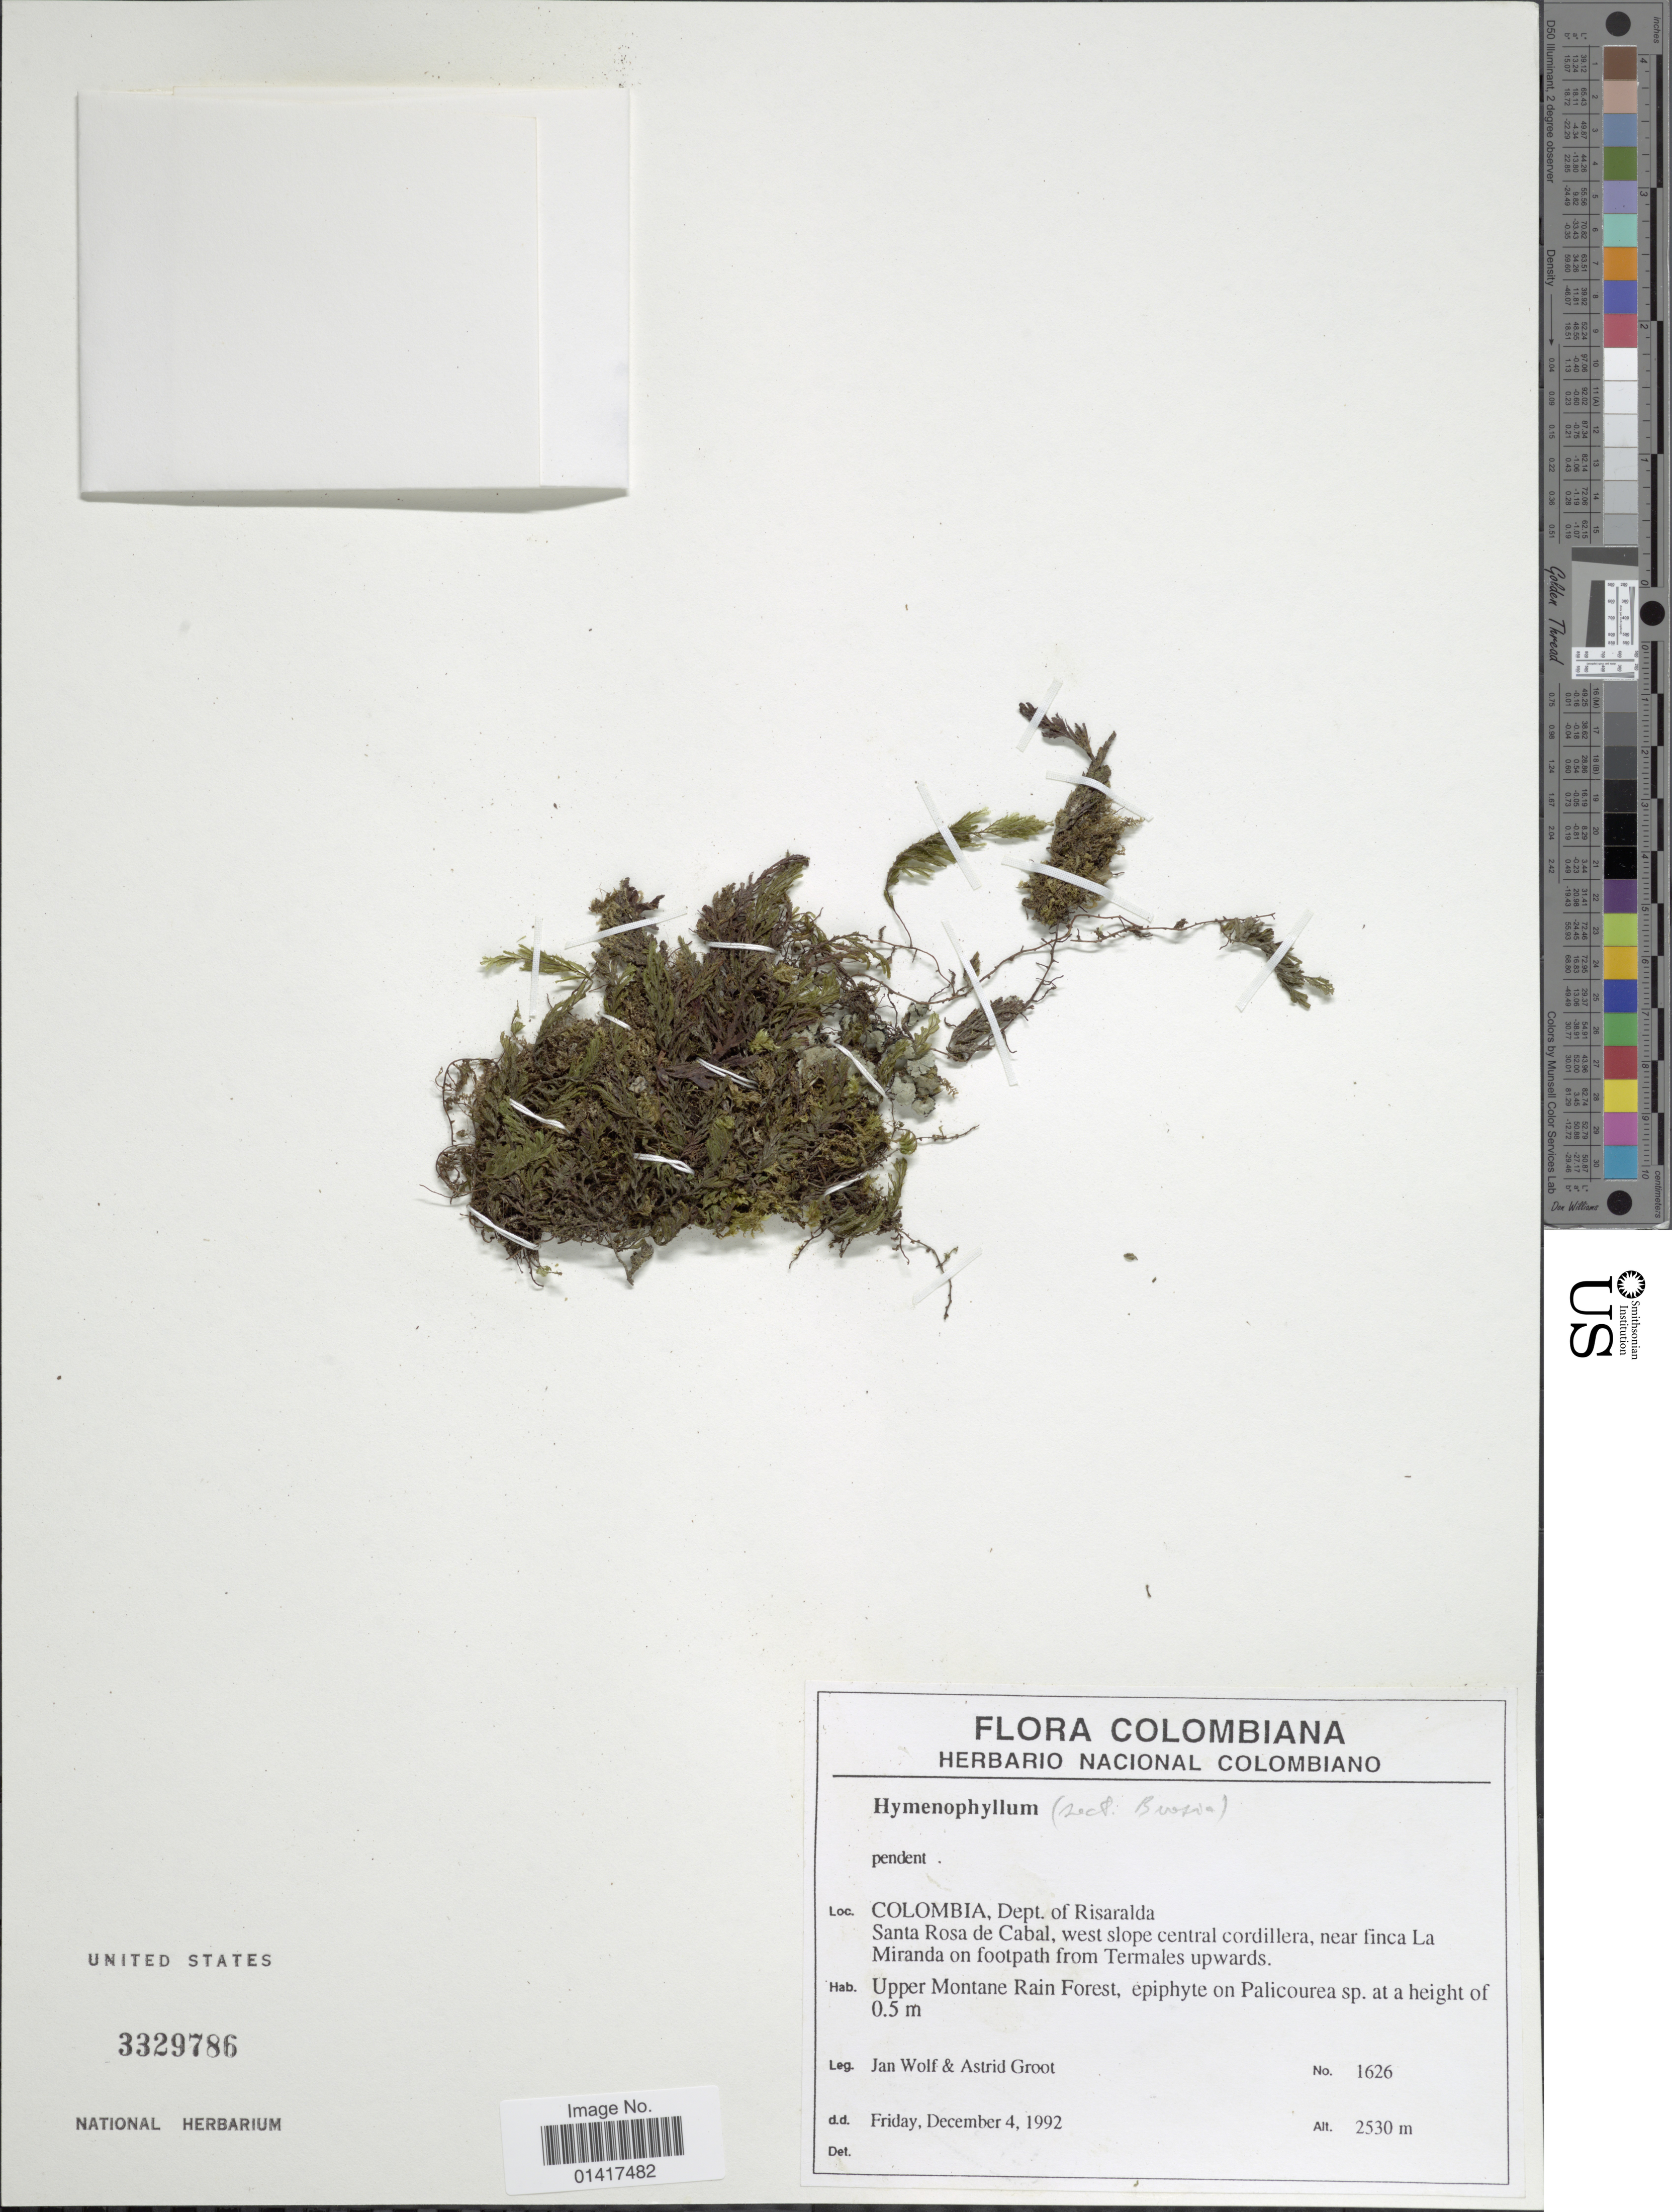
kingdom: Plantae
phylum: Tracheophyta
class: Polypodiopsida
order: Hymenophyllales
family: Hymenophyllaceae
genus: Hymenophyllum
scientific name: Hymenophyllum sp.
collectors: J. Wolf & A. Groot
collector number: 1626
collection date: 1992-12-04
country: Colombia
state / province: Risaralda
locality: Dept. of Risaralda. santa Rosa de Cabal. west slope central cordillera, near finca la Miranda on footpath from Termales upwards. Upper Montane Rain Forest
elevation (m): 2530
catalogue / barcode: US 3329786